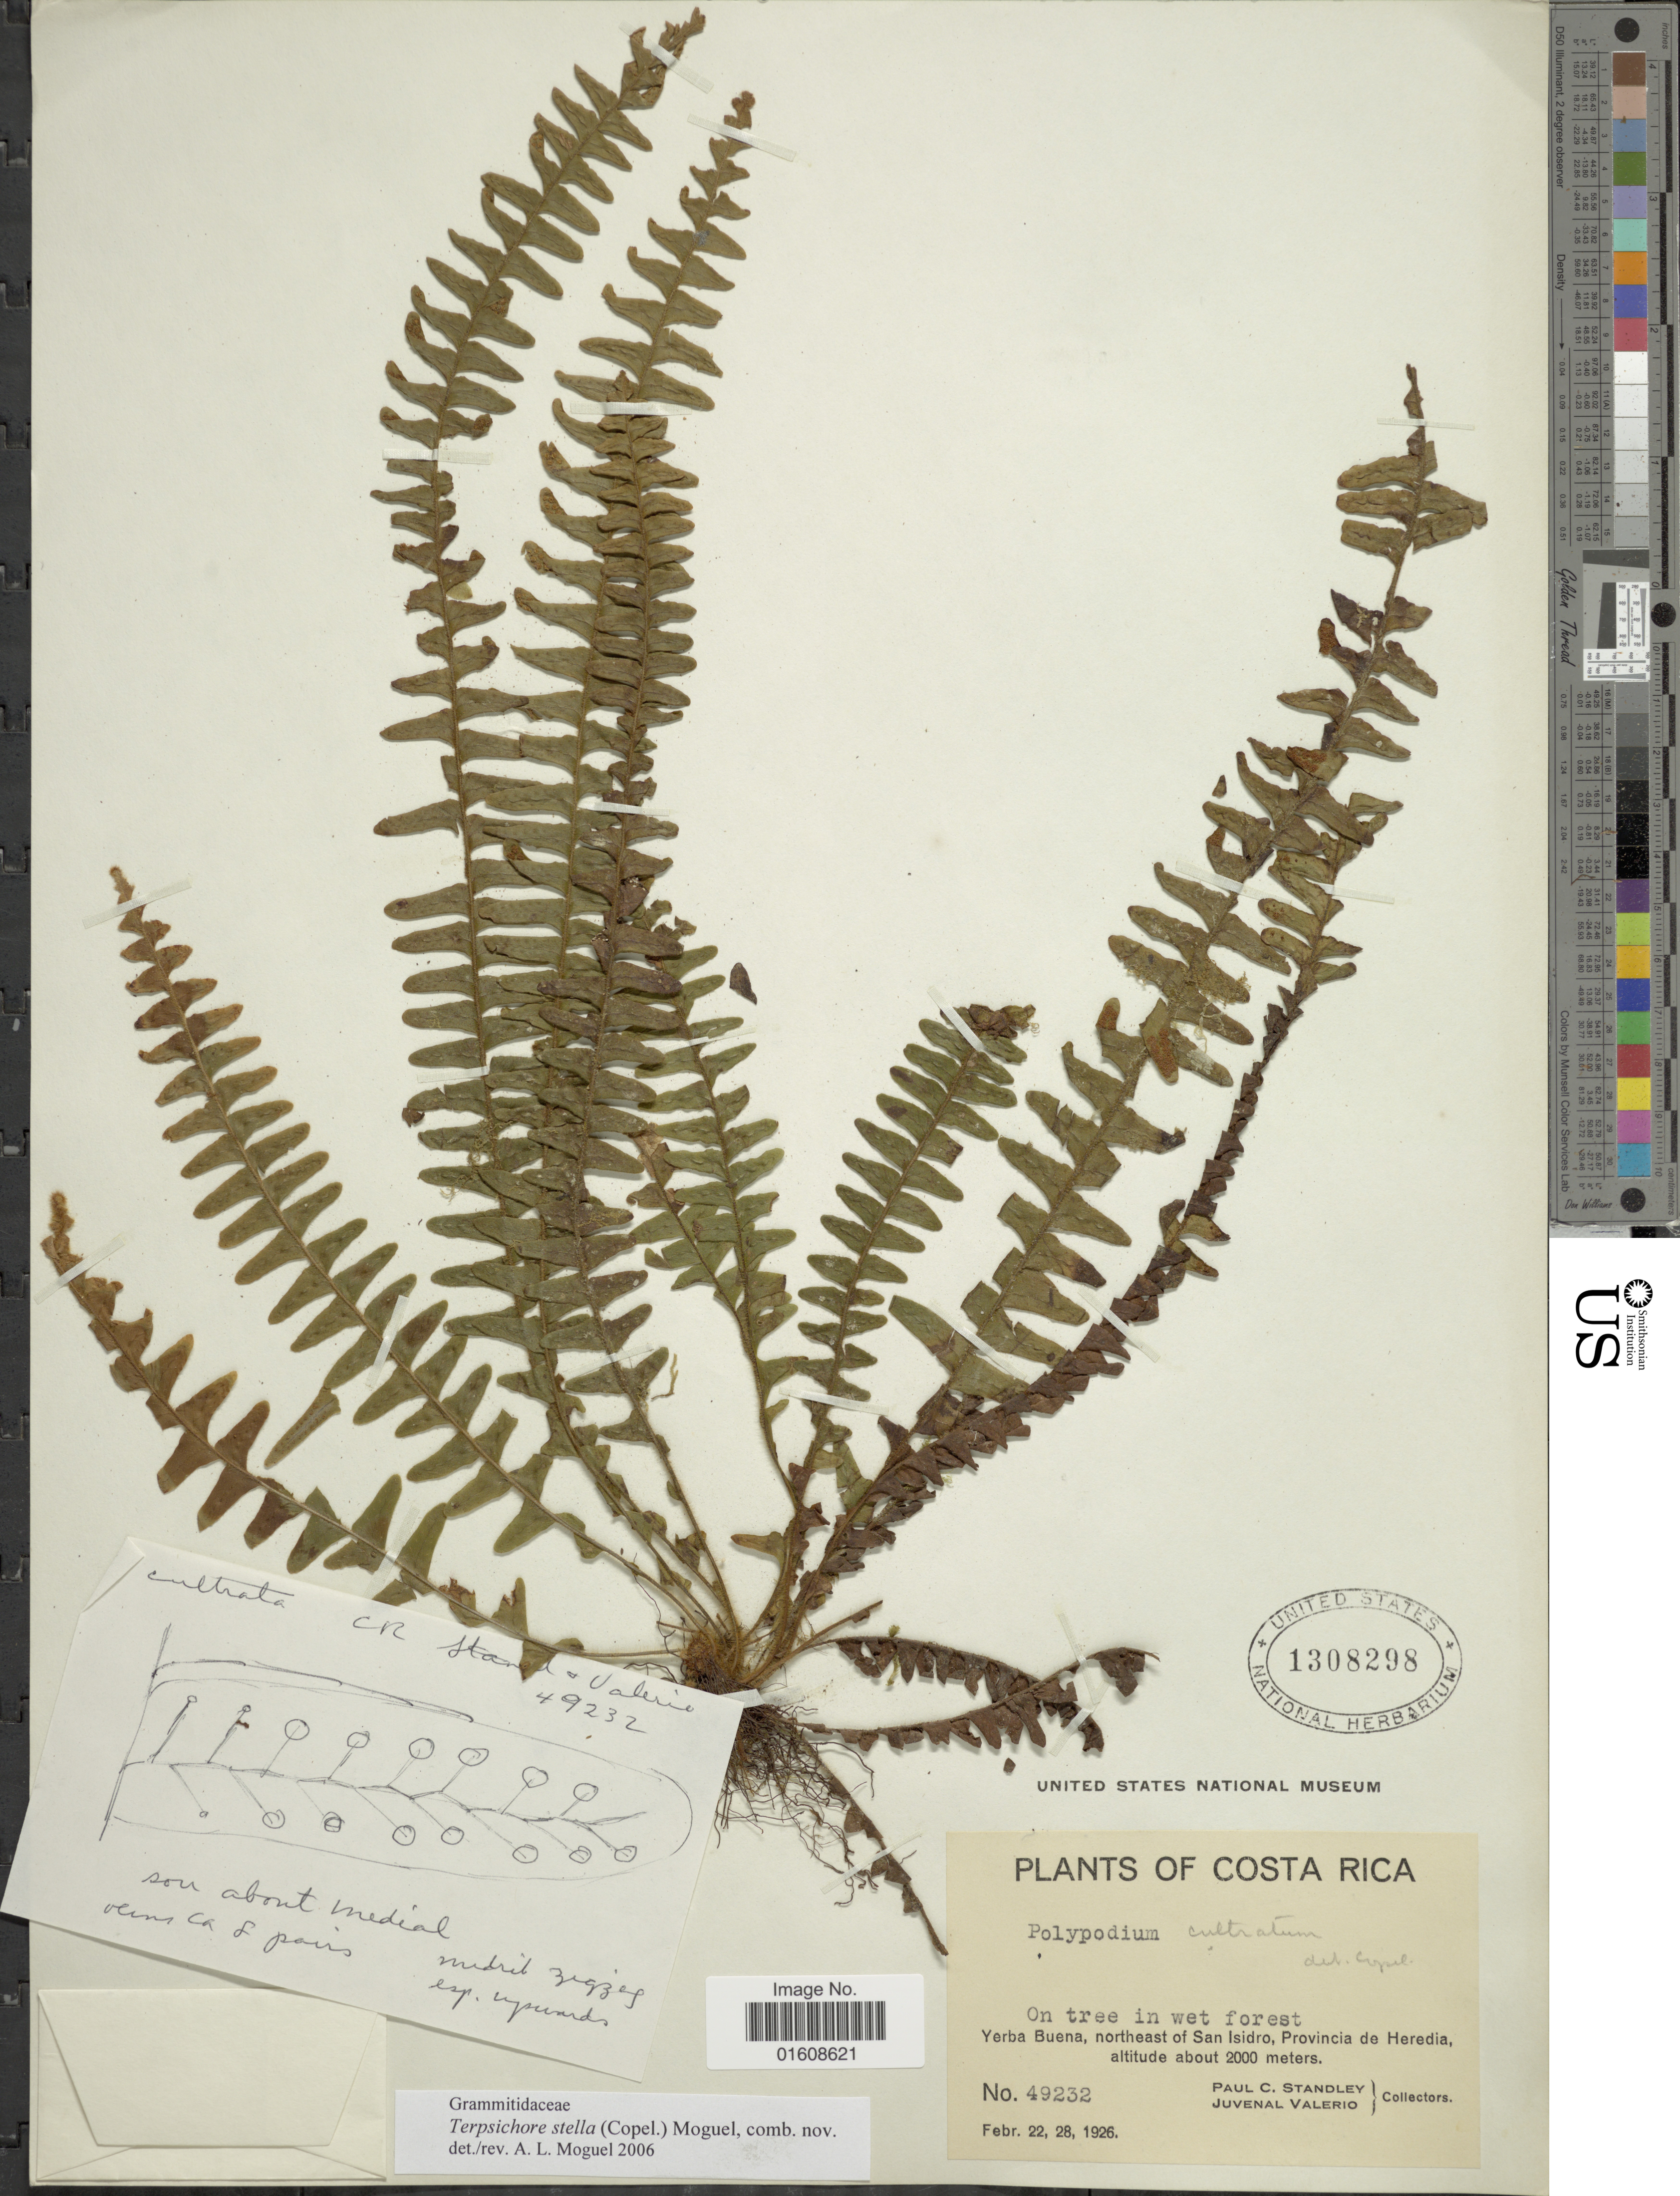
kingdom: Plantae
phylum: Tracheophyta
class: Polypodiopsida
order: Polypodiales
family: Polypodiaceae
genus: Alansmia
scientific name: Alansmia stella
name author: (Copel.) Moguel & M. Kessler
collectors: P. C. Standley & J. Valerio R.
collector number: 49232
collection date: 1926-02-22/1926-02-28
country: Costa Rica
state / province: Heredia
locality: Yerba Buena, northeast of San Isidro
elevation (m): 2000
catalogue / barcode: US 1308298